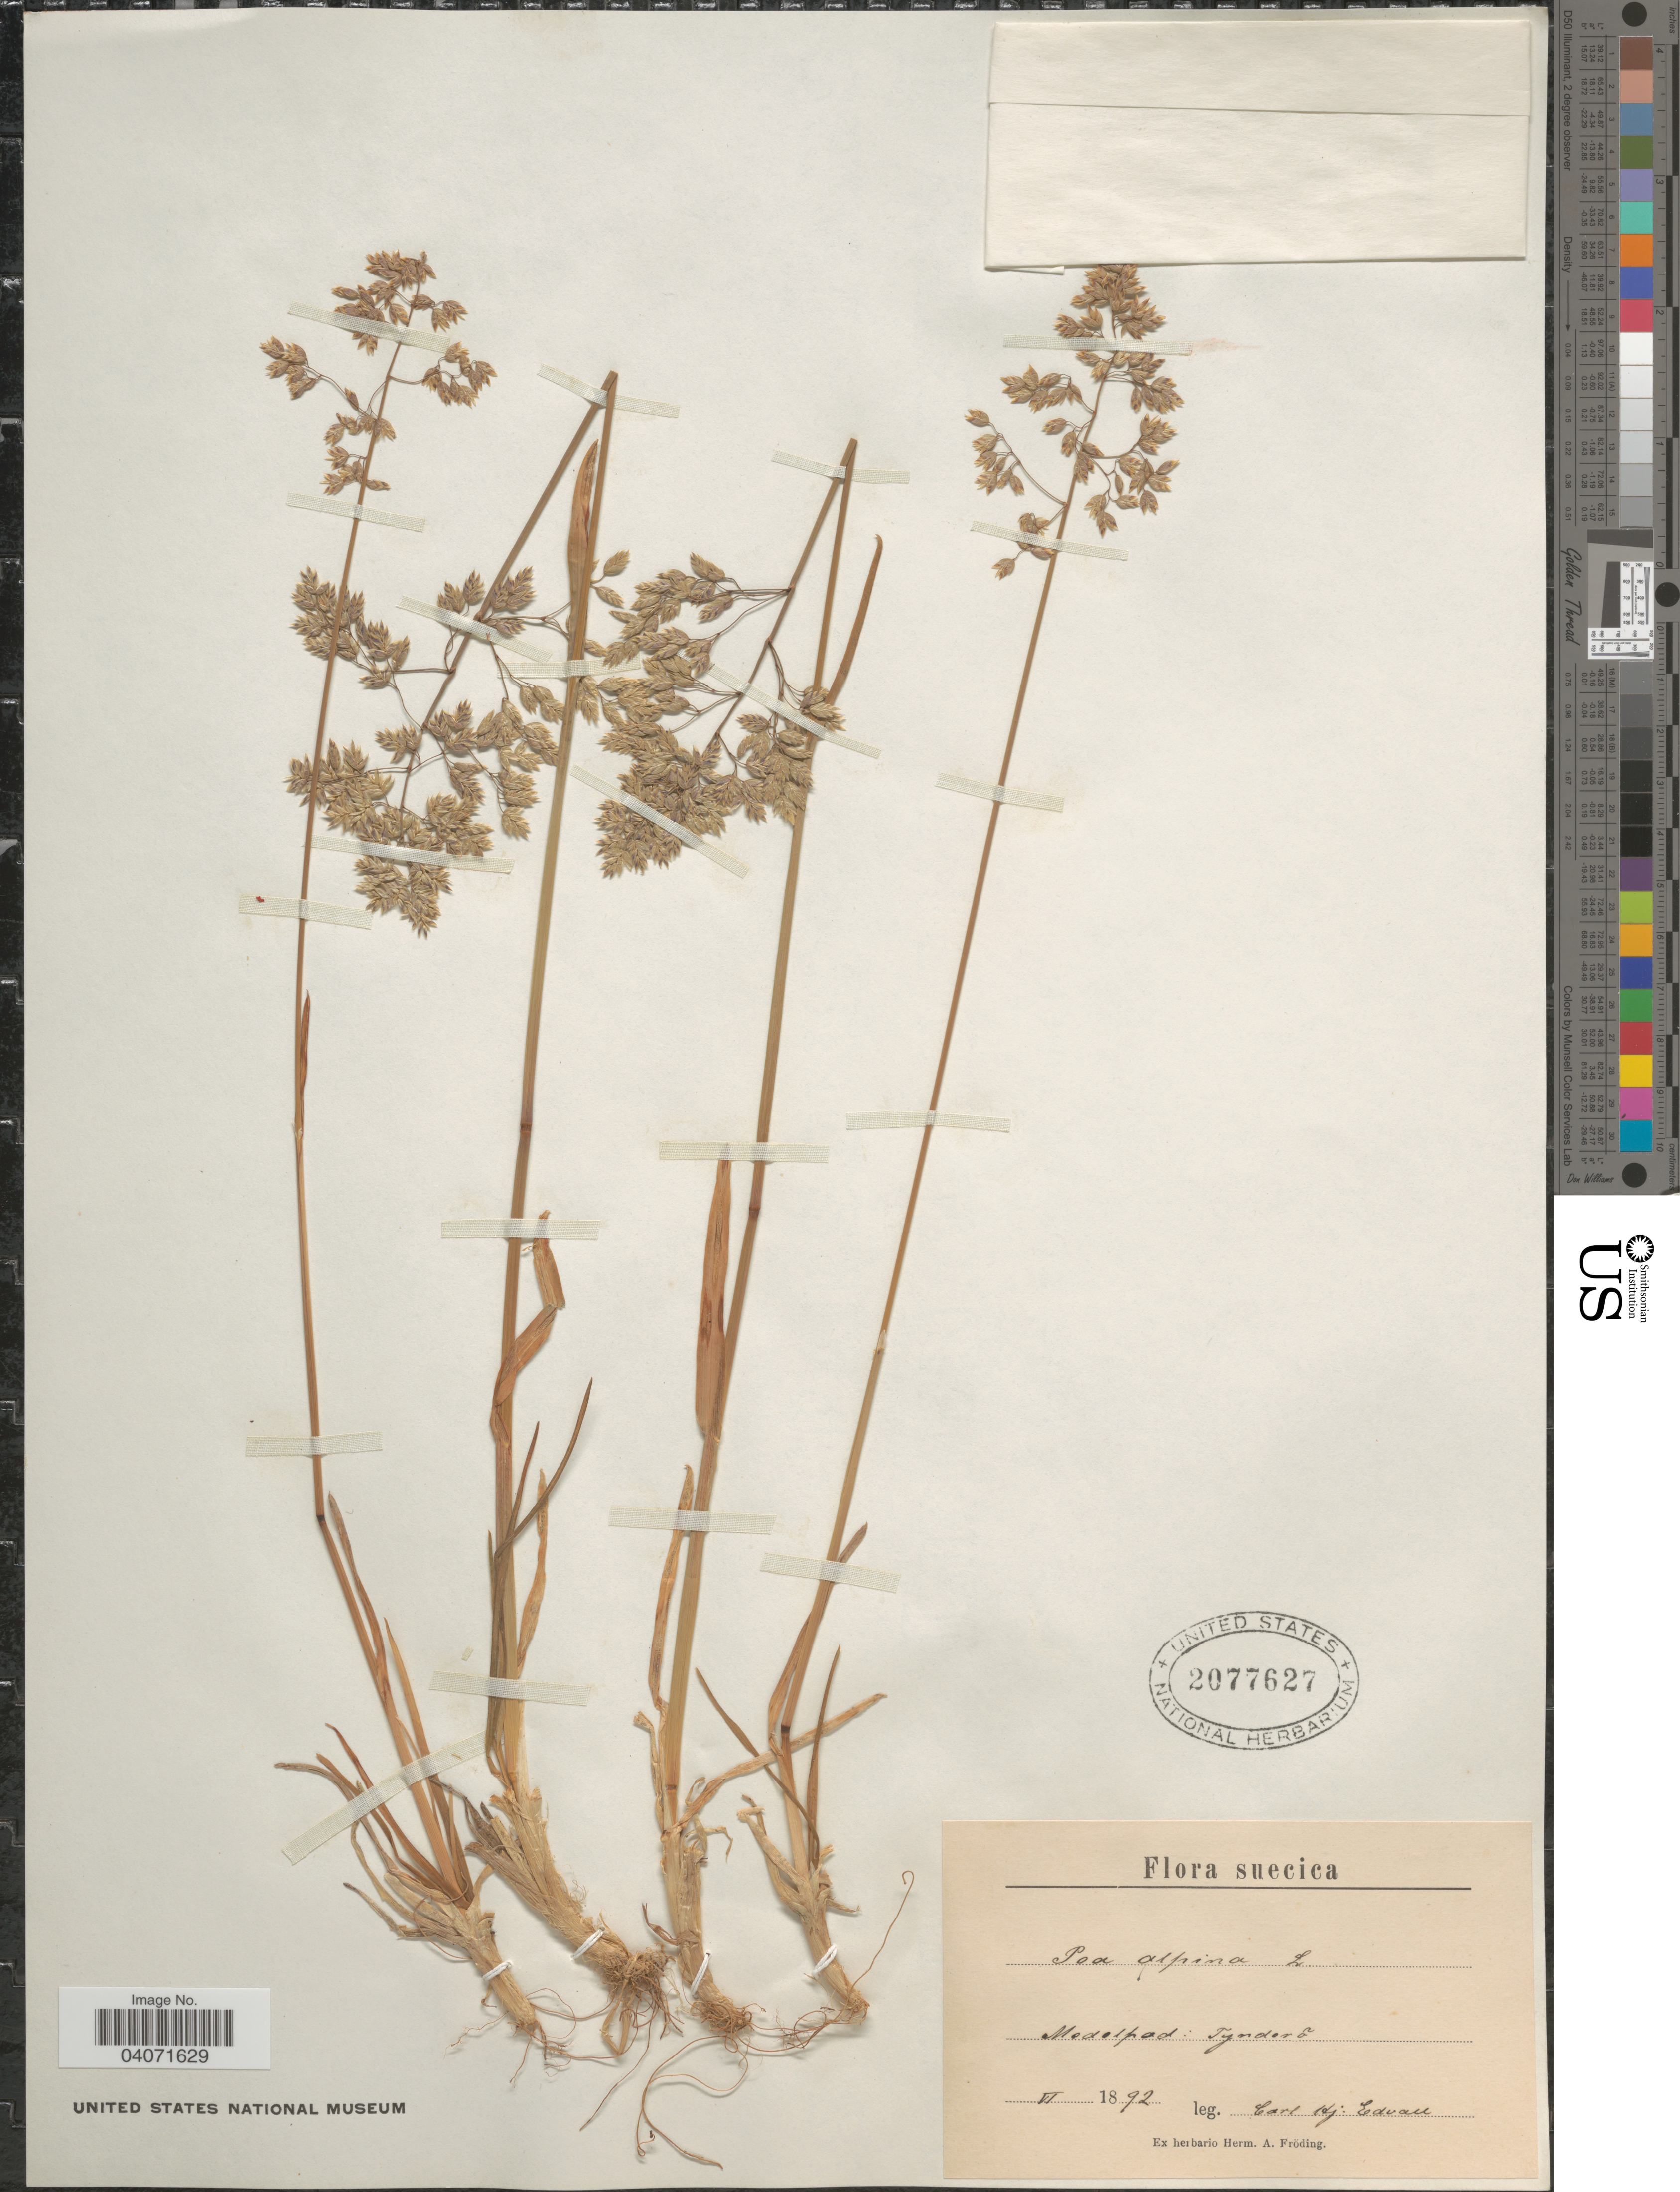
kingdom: Plantae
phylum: Tracheophyta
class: Liliopsida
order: Poales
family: Poaceae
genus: Poa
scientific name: Poa alpina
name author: L.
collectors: C. Edvall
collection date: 1892-06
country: Sweden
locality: Suecica. Medelpad: Tynderõ.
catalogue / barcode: US 2077627